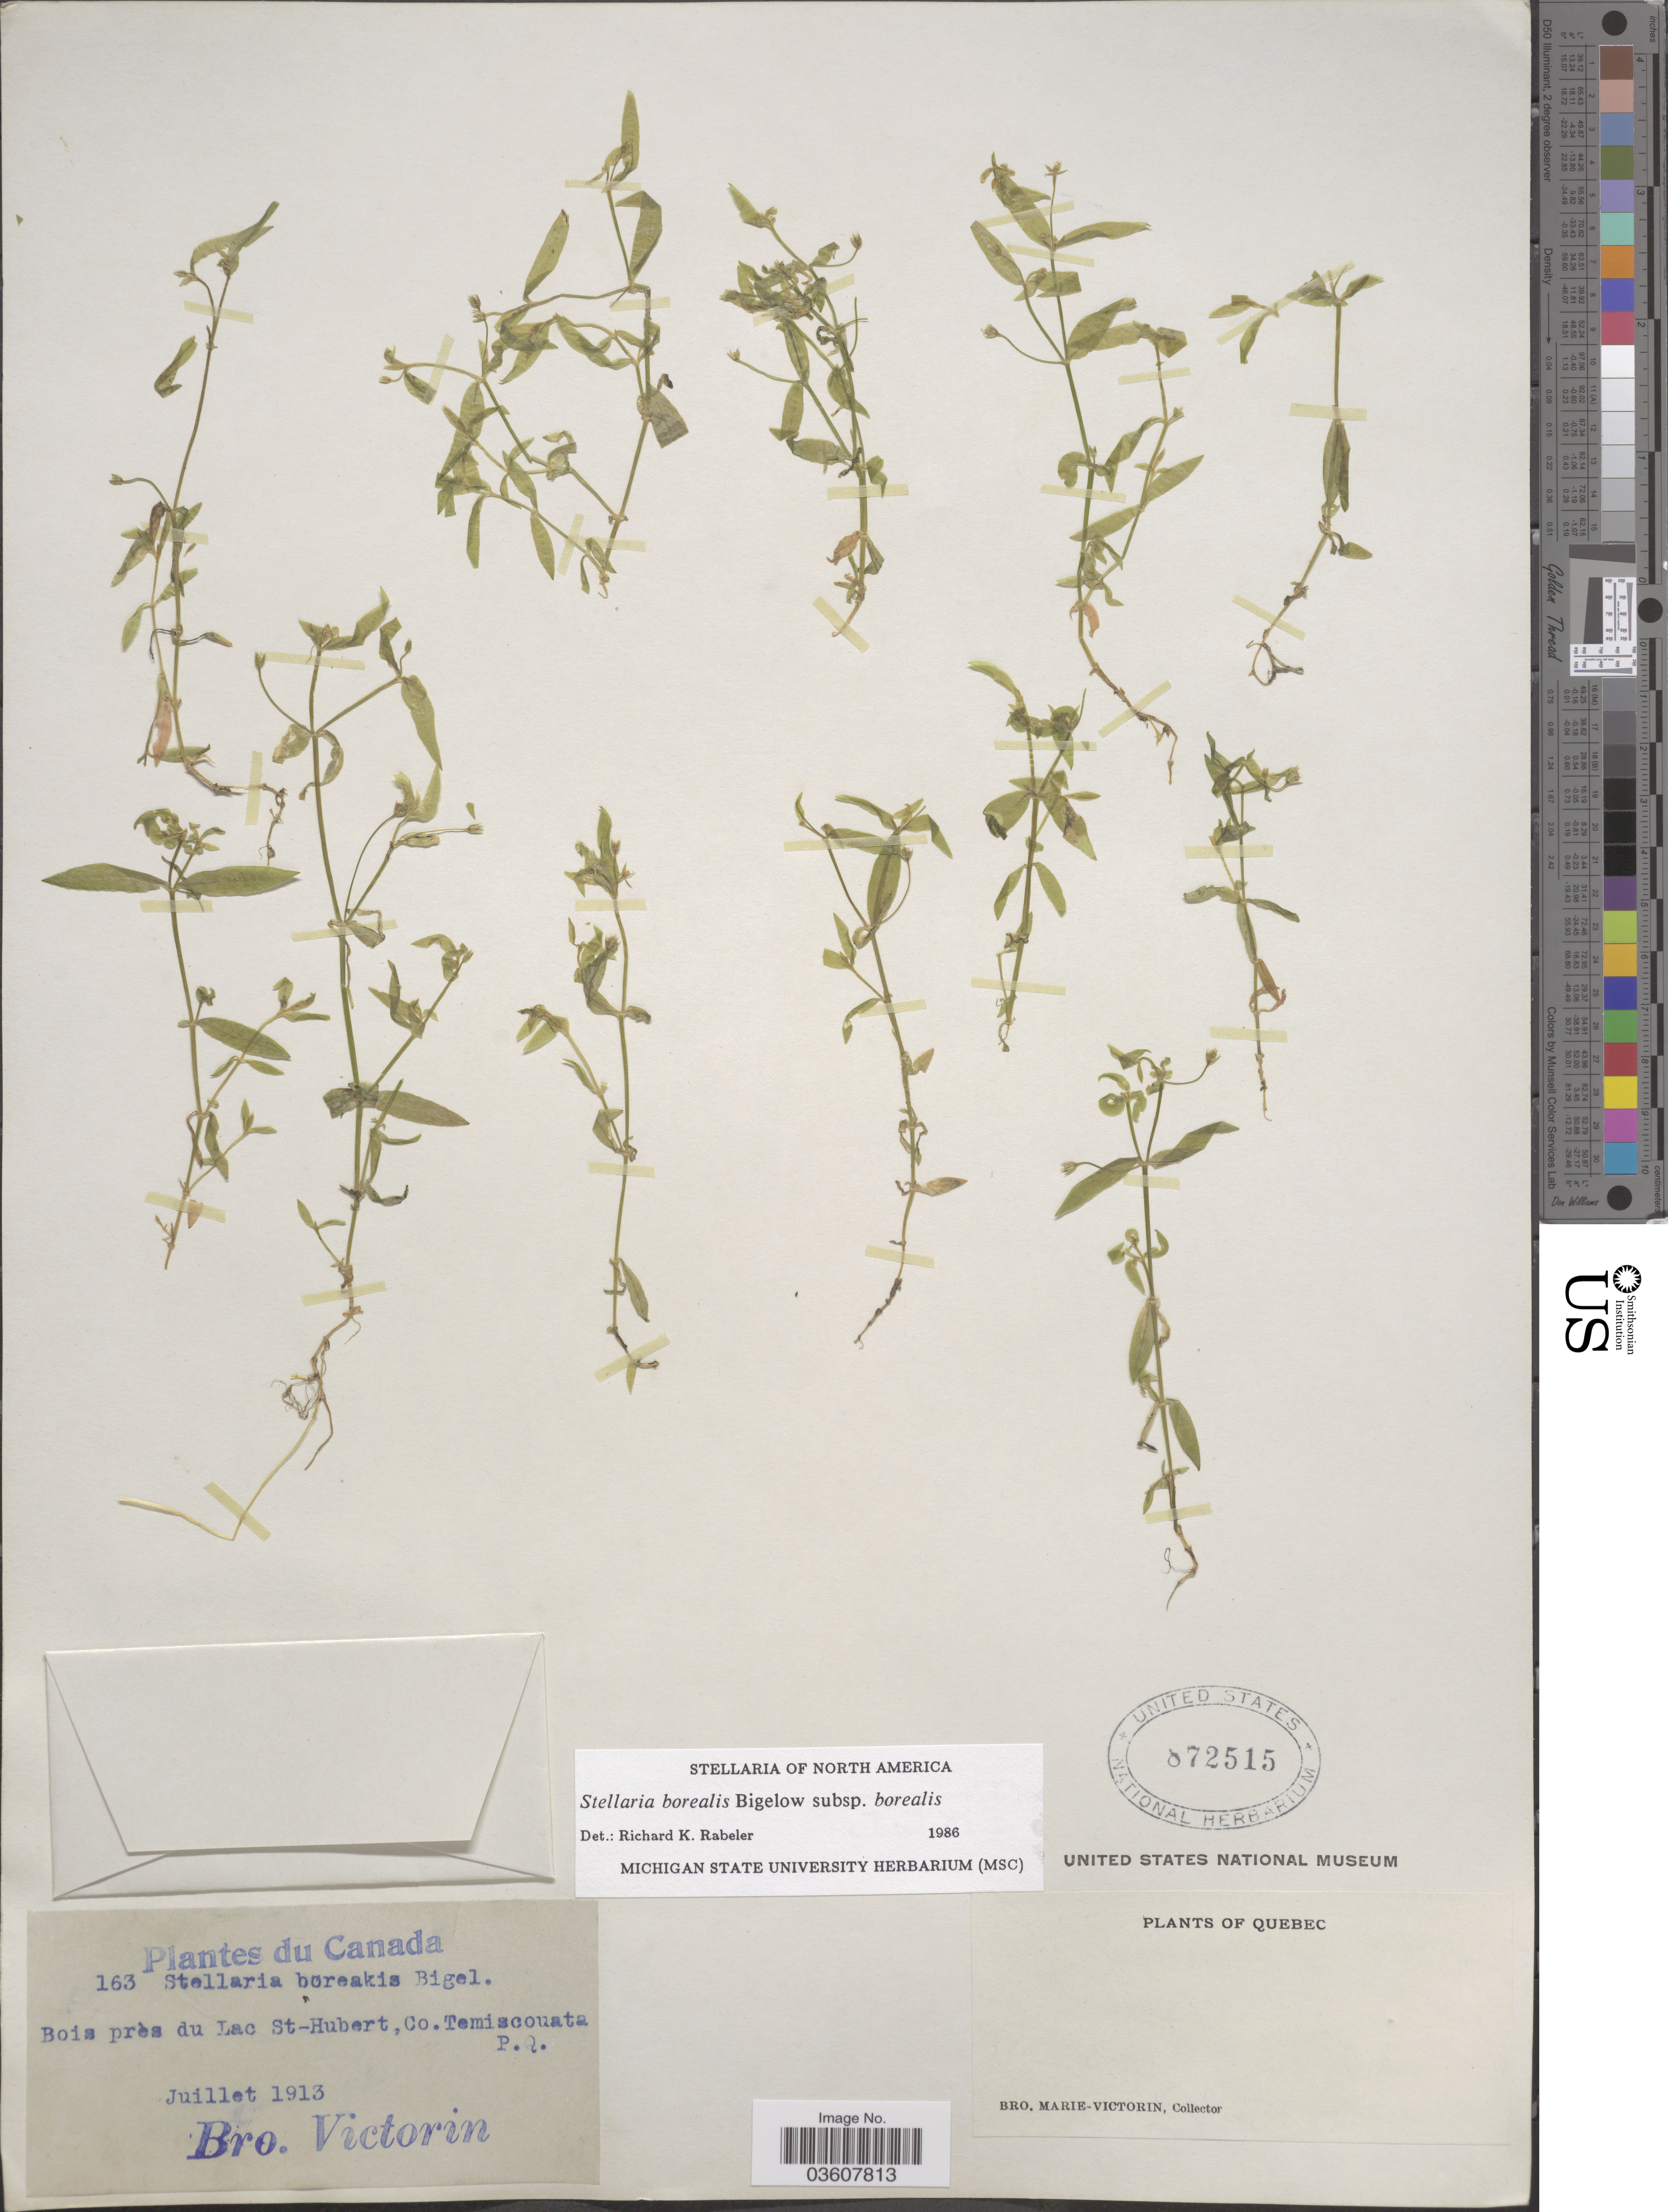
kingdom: Plantae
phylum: Tracheophyta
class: Magnoliopsida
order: Caryophyllales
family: Caryophyllaceae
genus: Stellaria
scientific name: Stellaria borealis subsp. borealis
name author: Bigelow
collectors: Fr. Marie-Victorin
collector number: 163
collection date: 1913-07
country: Canada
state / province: Quebec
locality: Bois près du Lac St-Hubert, Co.Temiscouata P. Q.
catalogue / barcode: US 872515